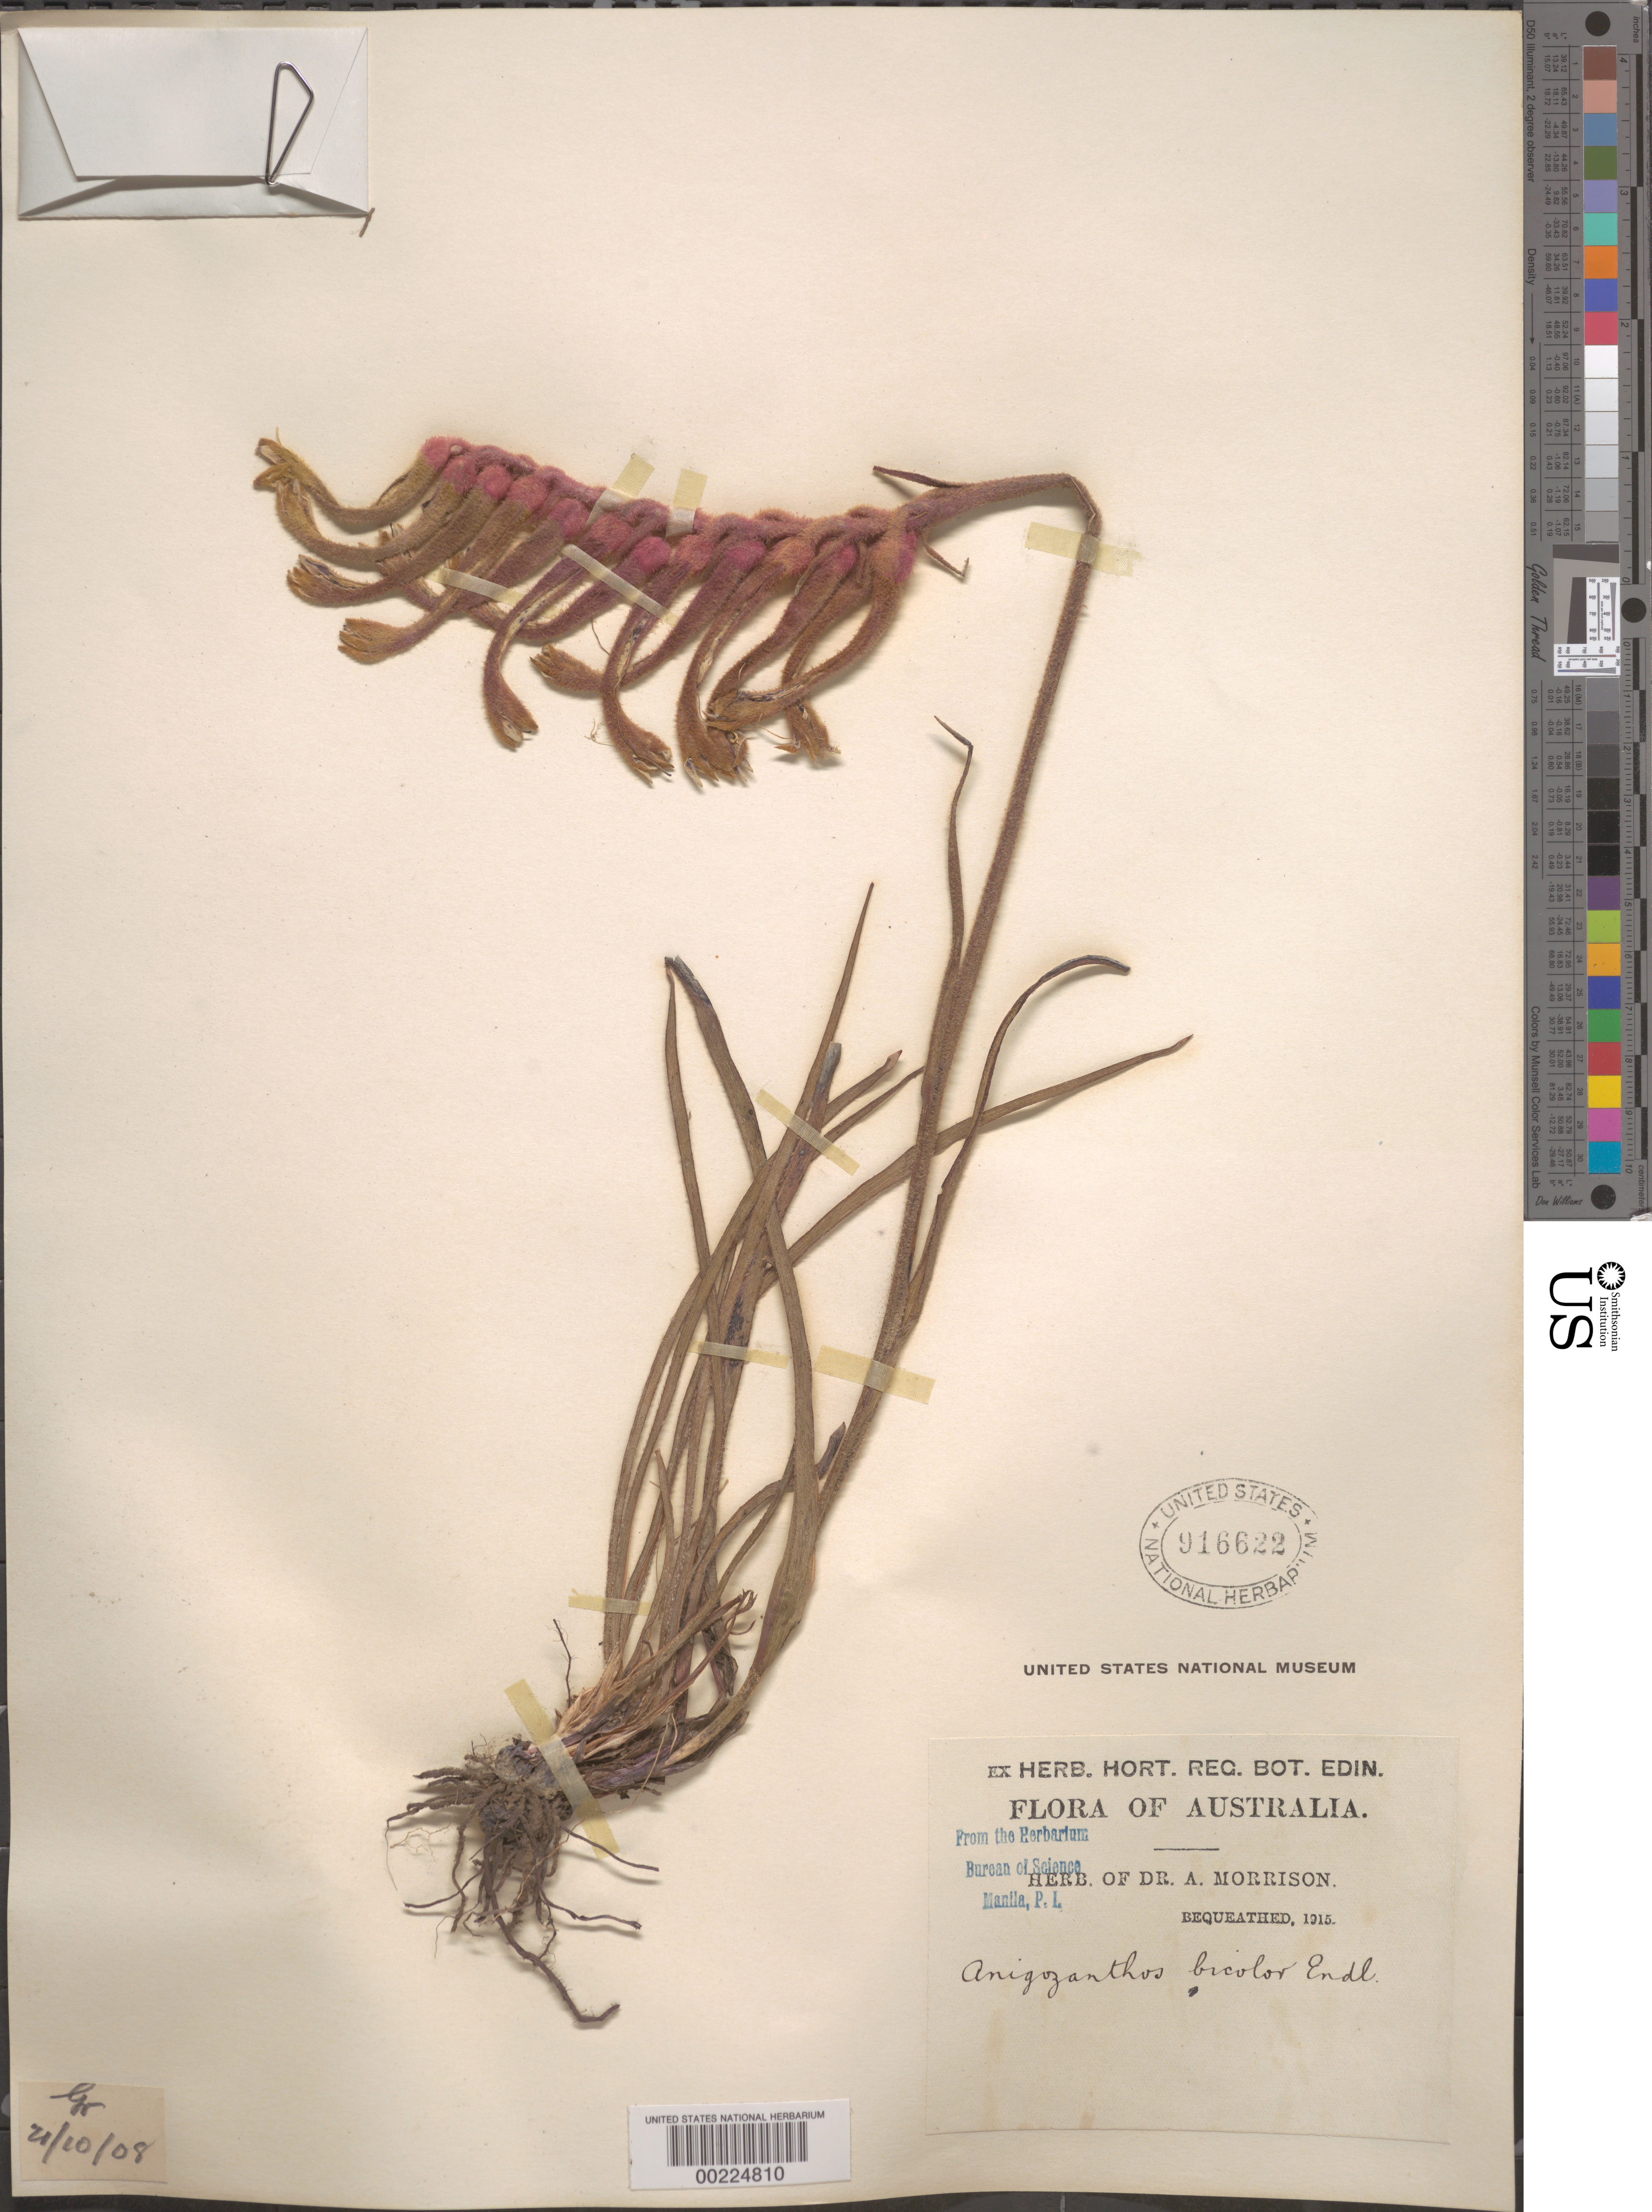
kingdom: Plantae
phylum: Tracheophyta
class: Liliopsida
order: Commelinales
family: Haemodoraceae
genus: Anigozanthos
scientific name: Anigozanthos bicolor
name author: Endl.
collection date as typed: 21 Oct 1908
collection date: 1908-10-21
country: Australia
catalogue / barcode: US 916622